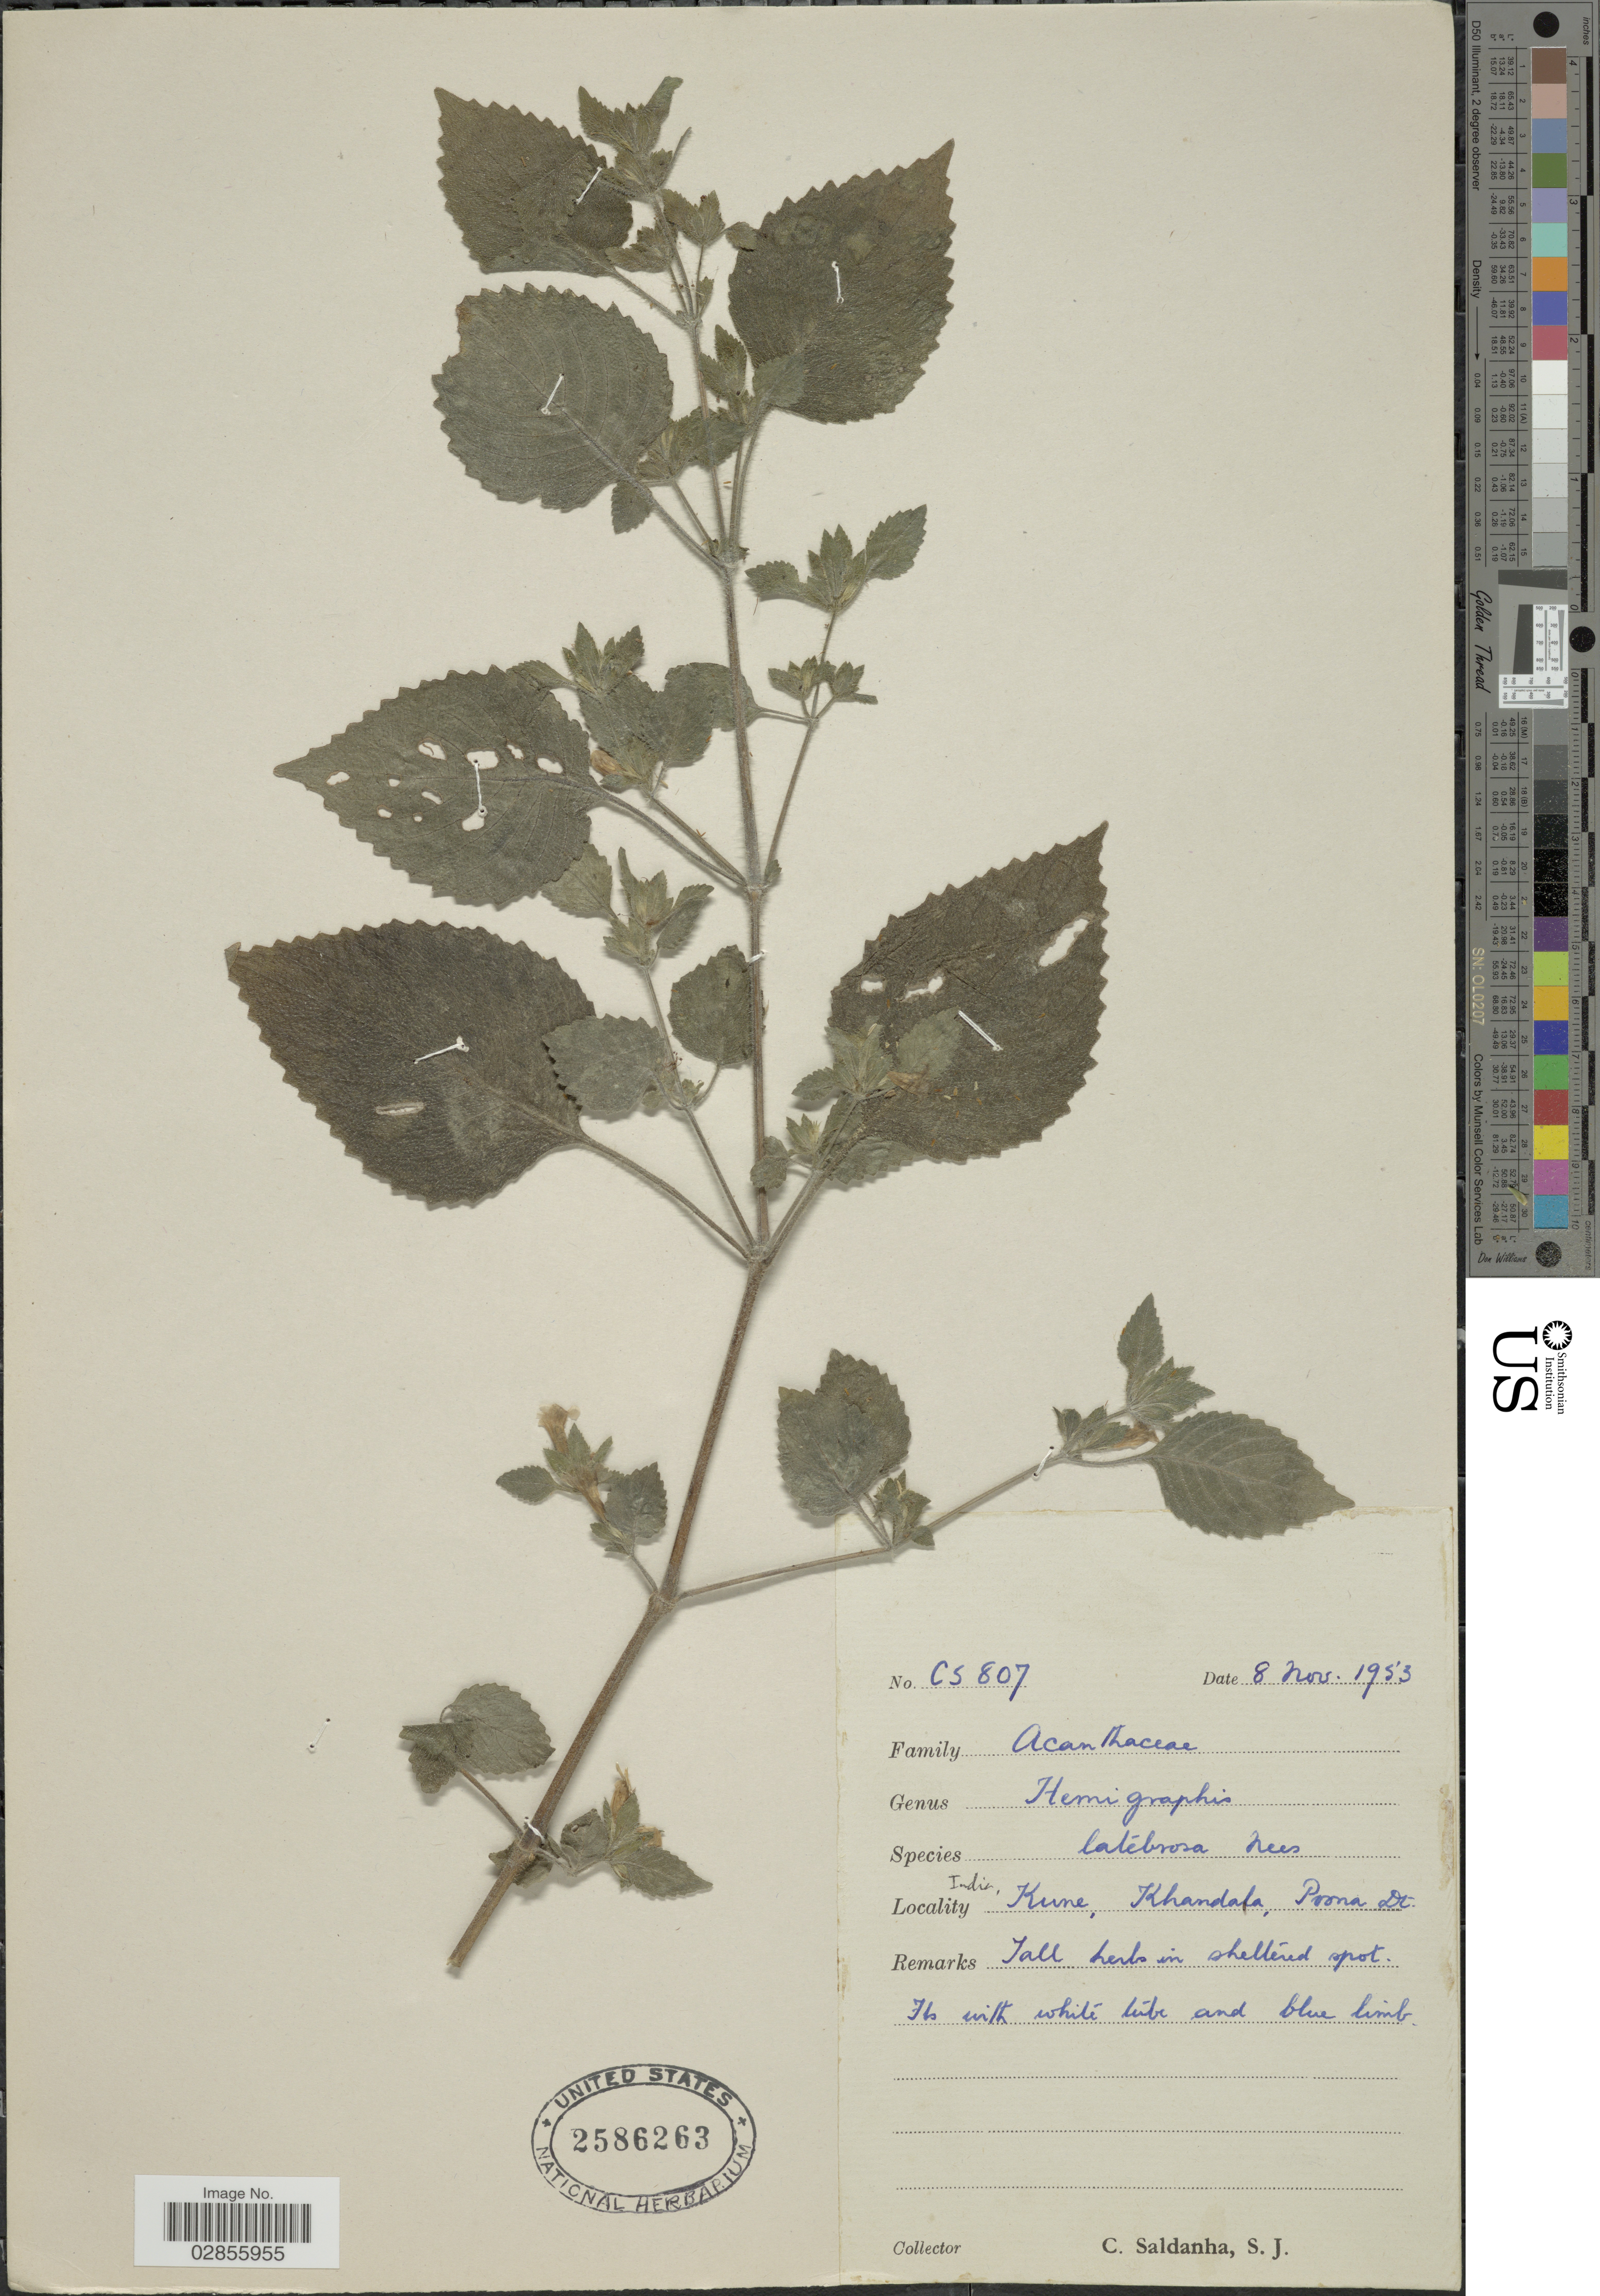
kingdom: Plantae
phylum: Tracheophyta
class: Magnoliopsida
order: Lamiales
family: Acanthaceae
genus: Hemigraphis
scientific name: Hemigraphis latebrosa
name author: (A. Roth) Nees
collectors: C. Saldanha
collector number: CS807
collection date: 1953-11-08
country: India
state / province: Maharashtra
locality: Kune, Khandala, Prona Dt.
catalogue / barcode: US 2586263